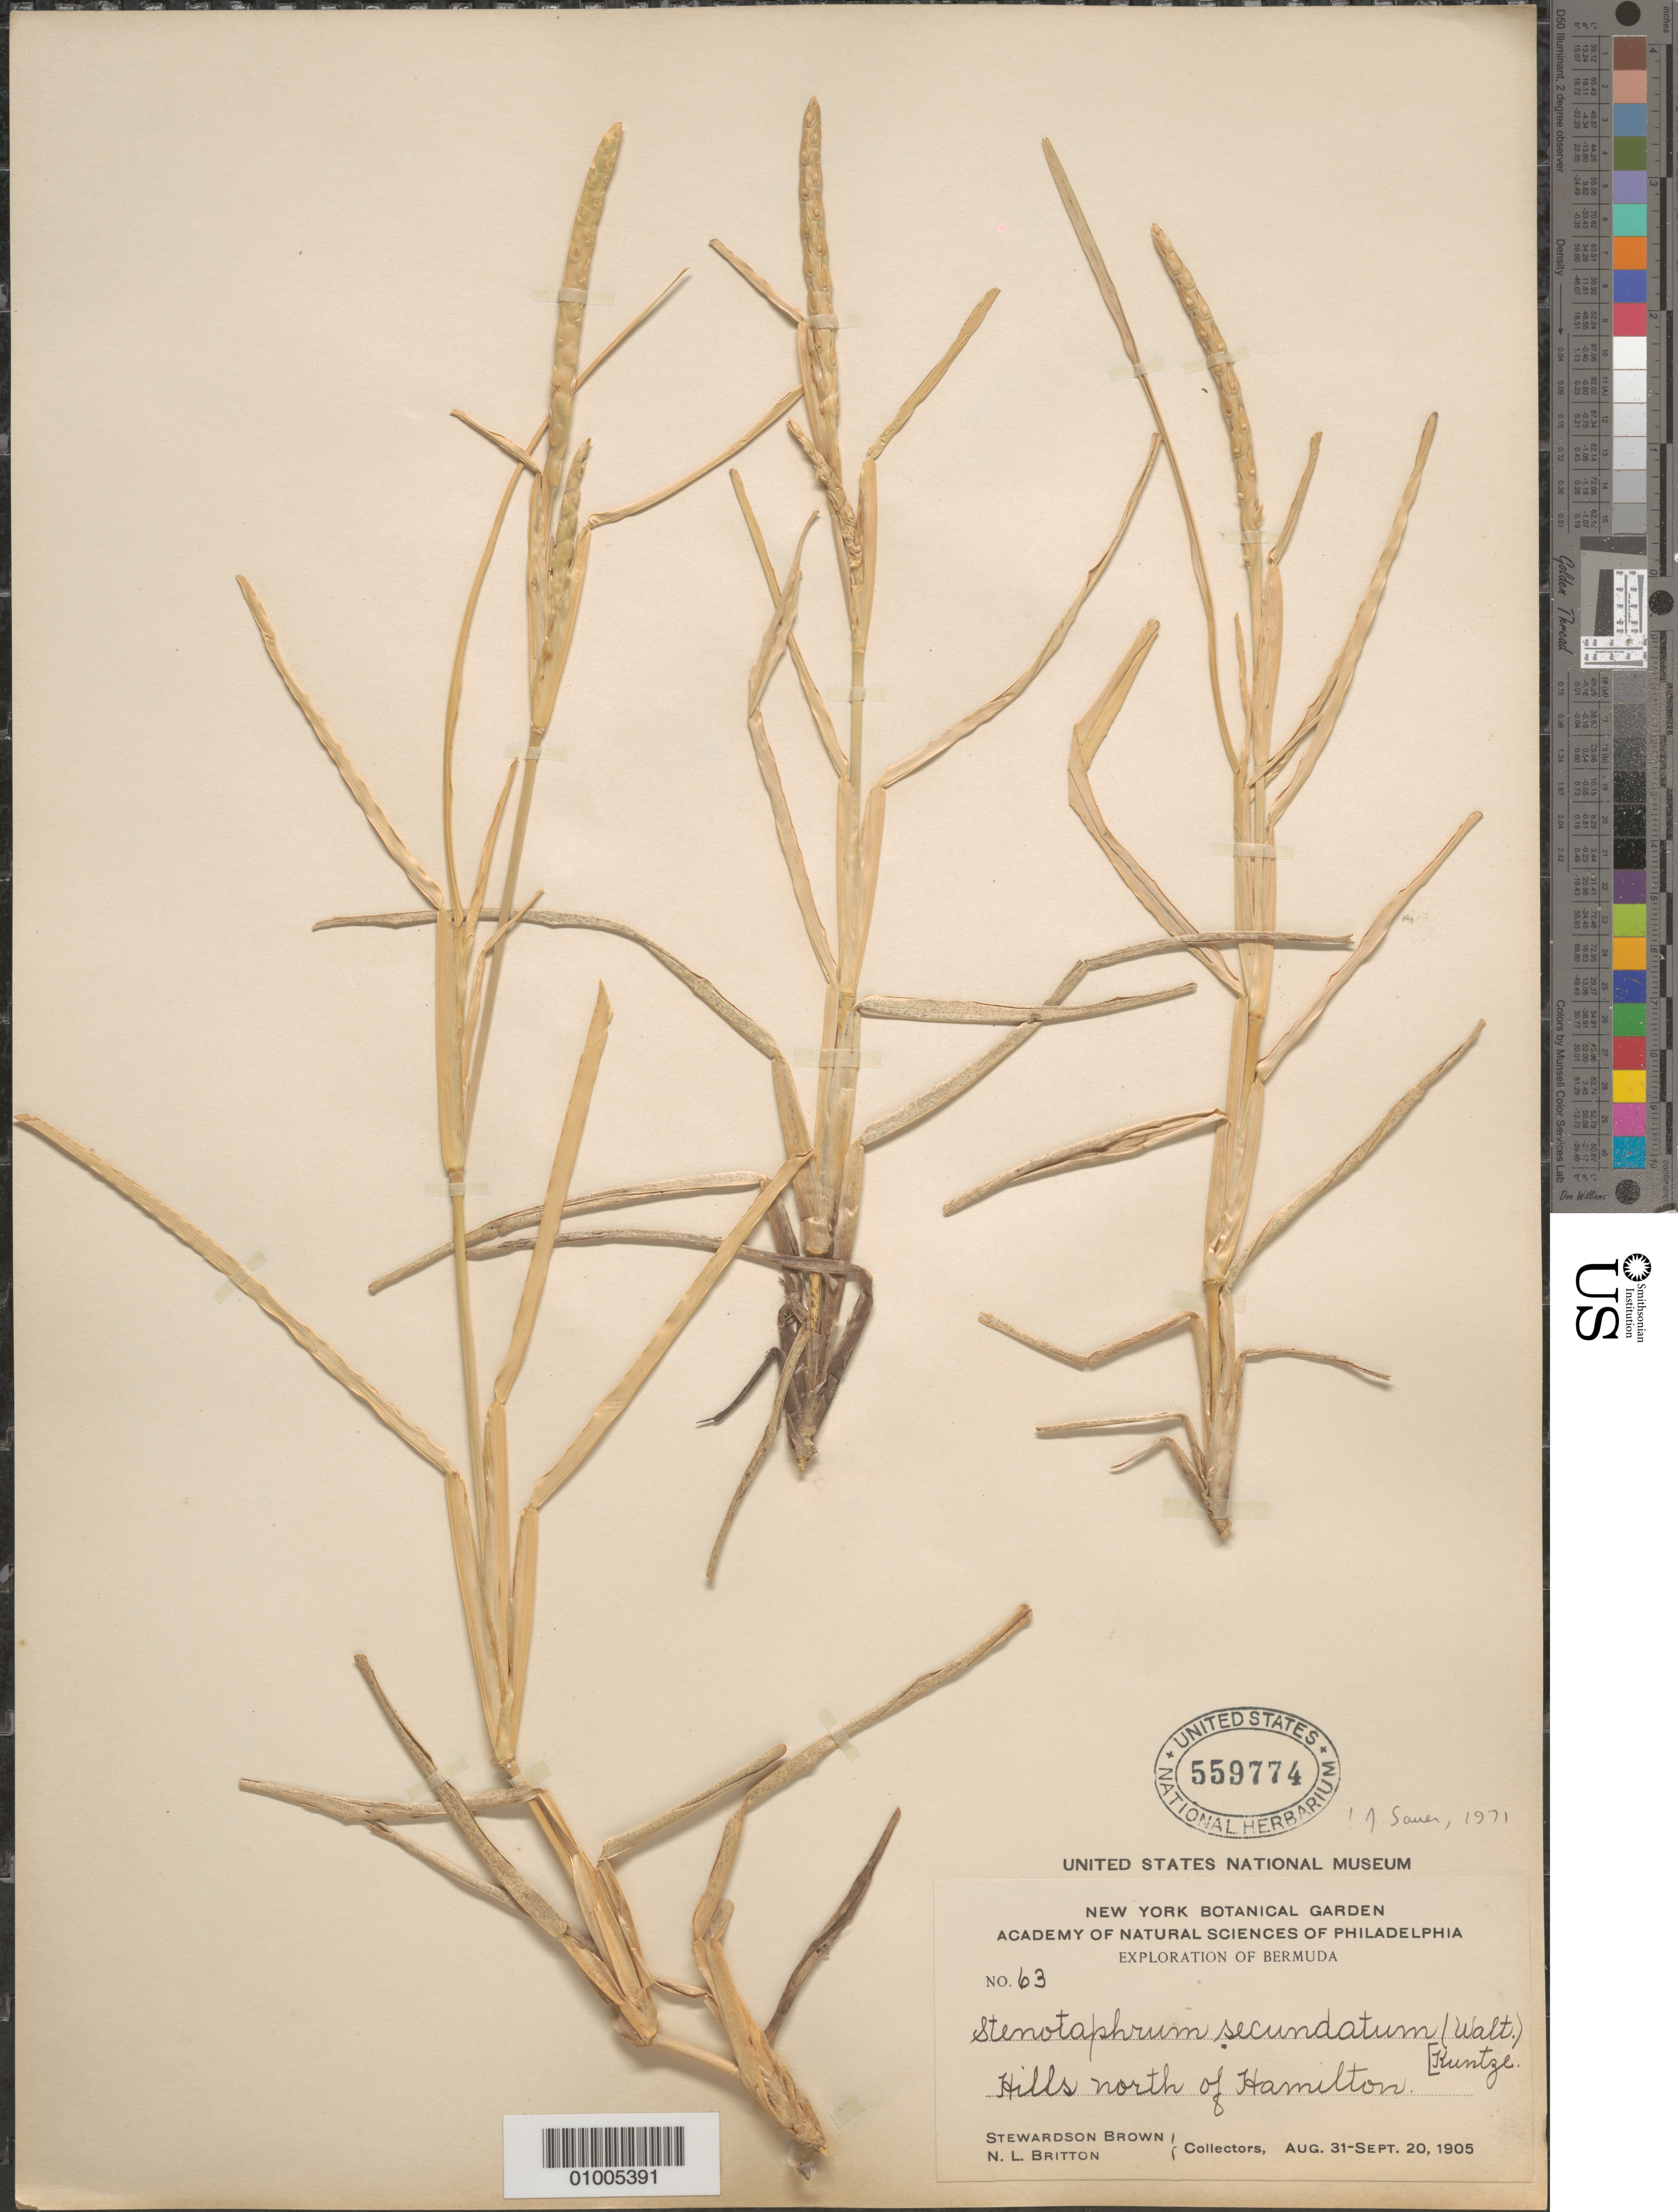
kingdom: Plantae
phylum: Tracheophyta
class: Liliopsida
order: Poales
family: Poaceae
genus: Stenotaphrum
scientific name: Stenotaphrum secundatum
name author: (Walter) Kuntze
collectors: S. Brown & N. Britton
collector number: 63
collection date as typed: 31 Aug 1905 to 20 Sep 1905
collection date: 1905-08-31/1905-09-20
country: Bermuda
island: Bermuda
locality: Hills north of Hamilton.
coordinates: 0 N, 0 E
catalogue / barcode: US 559774